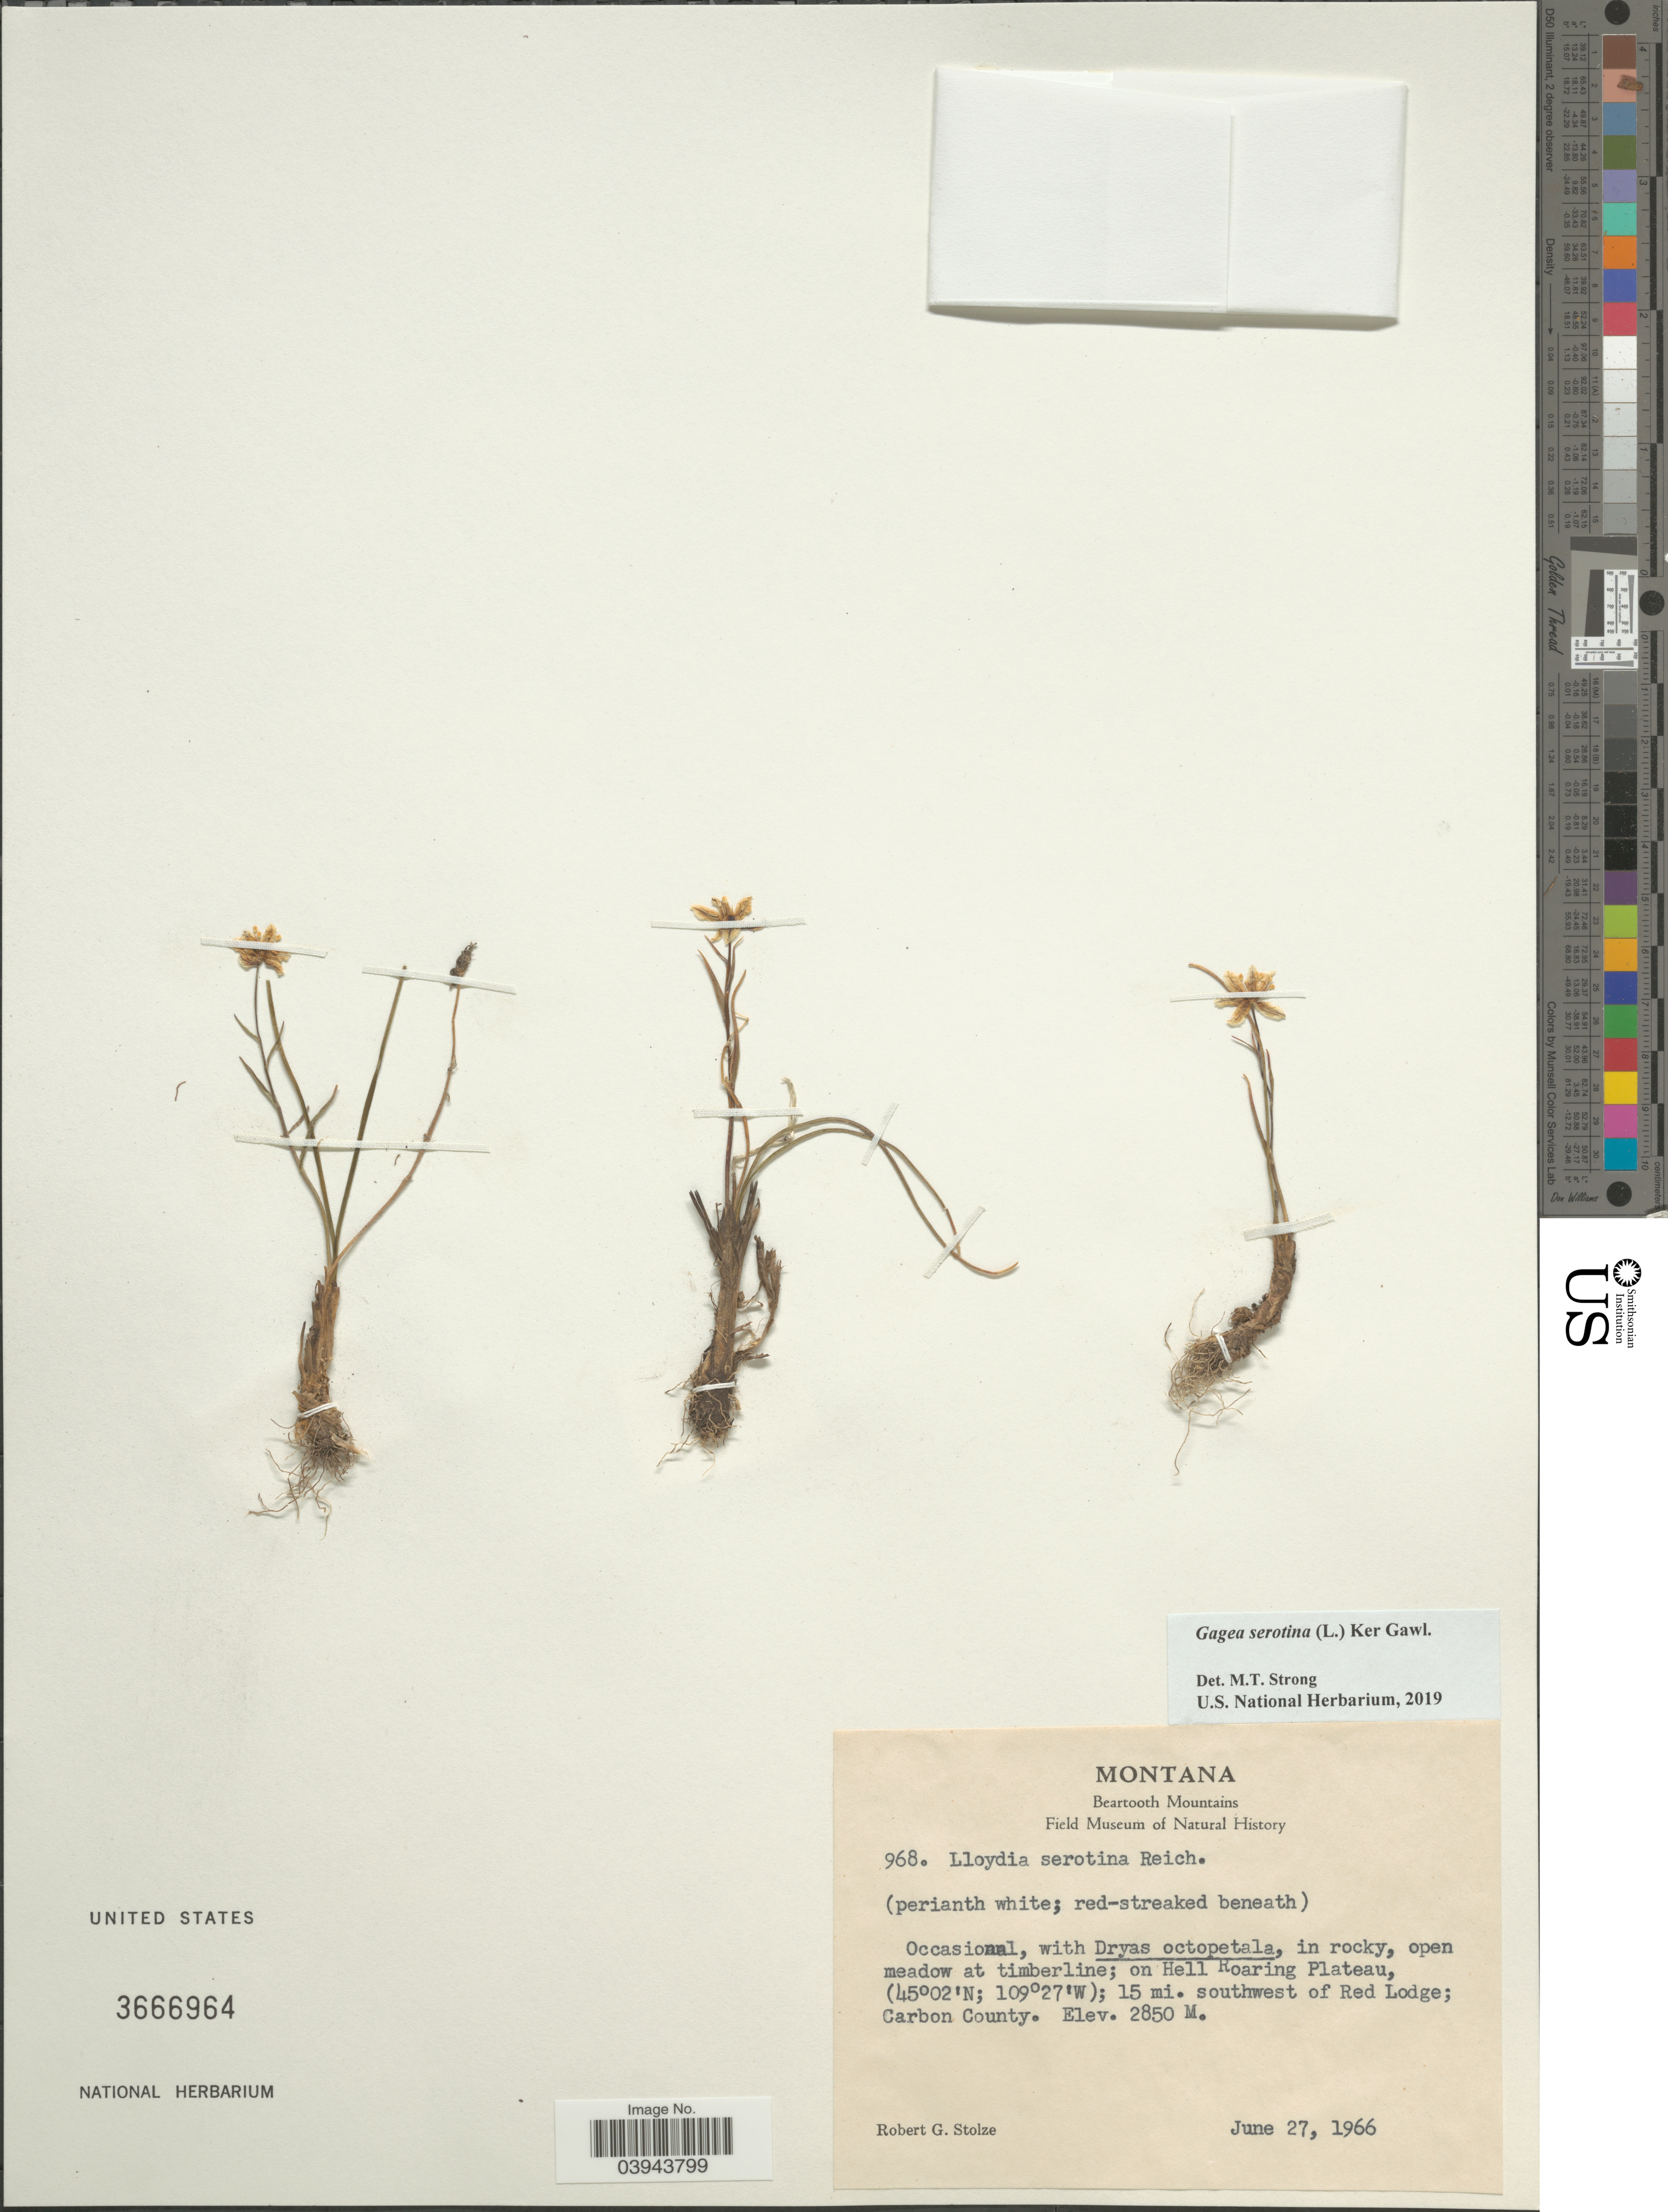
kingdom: Plantae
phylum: Tracheophyta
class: Liliopsida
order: Liliales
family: Liliaceae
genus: Lloydia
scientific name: Lloydia serotina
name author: (L.) Salisb. ex Rchb.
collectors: R. G. Stolze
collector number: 968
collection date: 1966-06-27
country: United States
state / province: Montana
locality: Beartooth Mountains. On Hell Roaring Plateau, 15 mi. southwest of Red Lodge; Carbon County.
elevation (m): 2850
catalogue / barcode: US 3666964